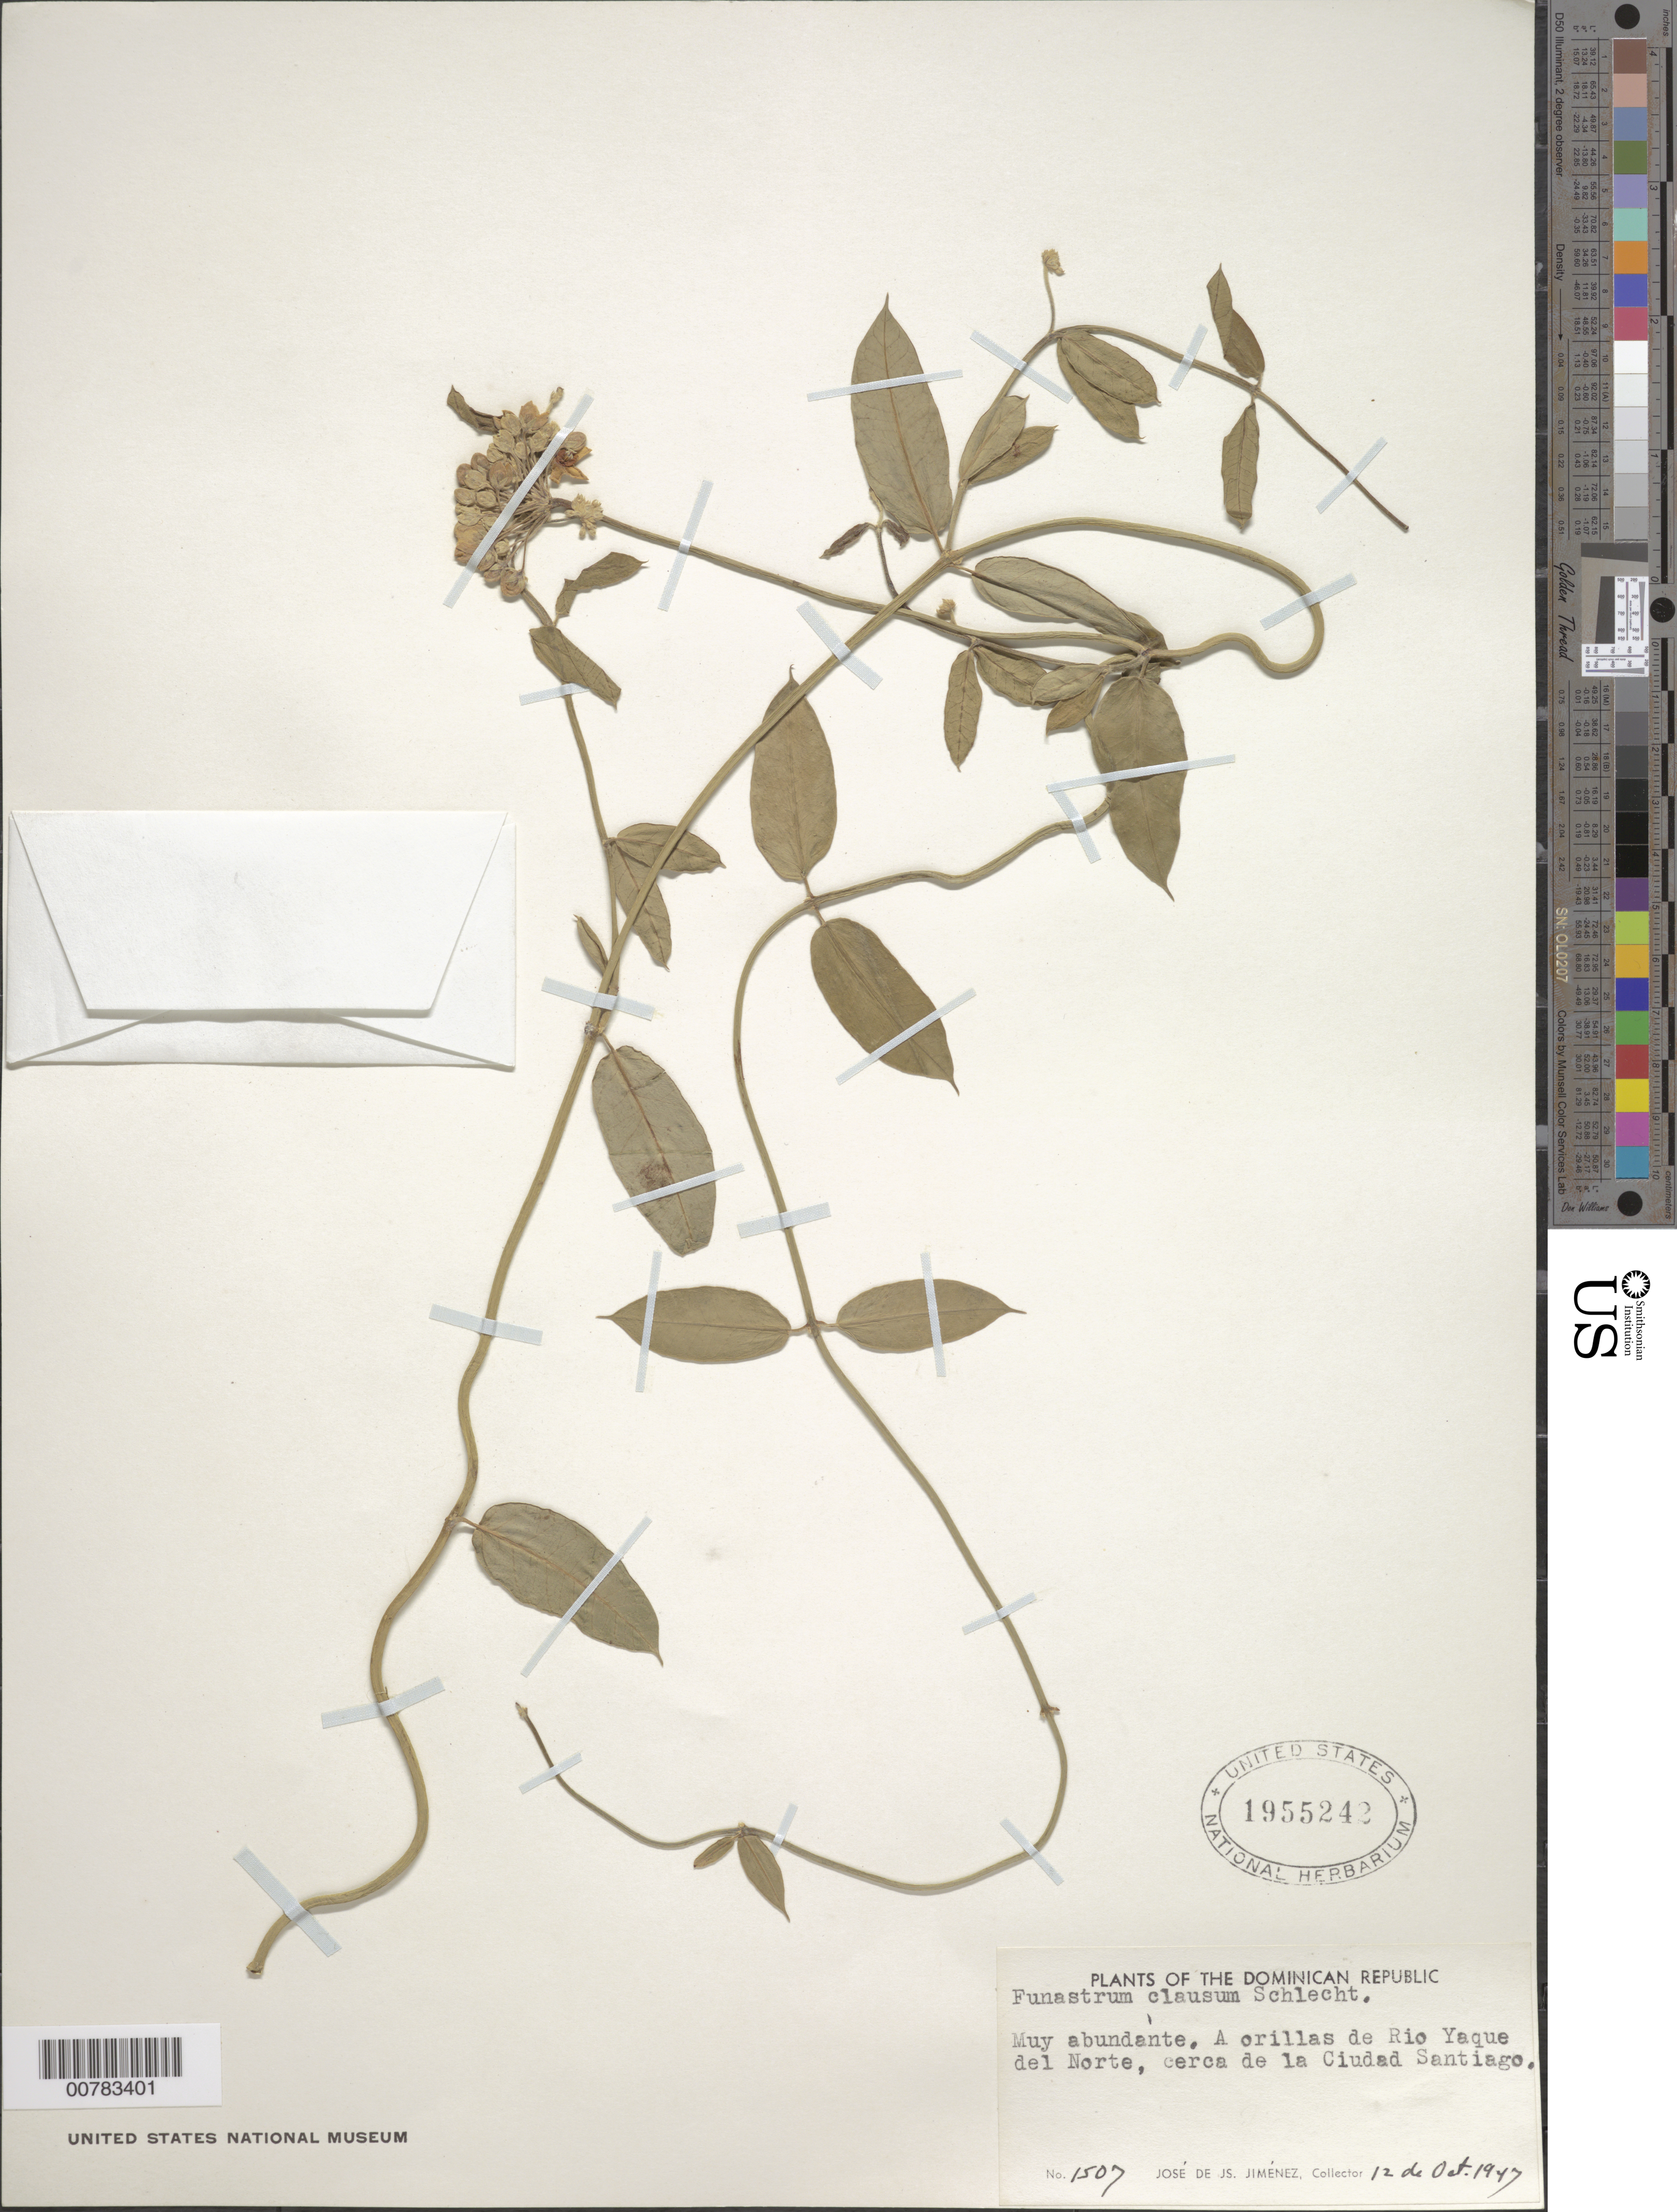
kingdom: Plantae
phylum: Tracheophyta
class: Magnoliopsida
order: Gentianales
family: Apocynaceae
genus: Funastrum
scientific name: Funastrum clausum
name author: (Jacq.) Schltr.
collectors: J. J. Jiménez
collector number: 1507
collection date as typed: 12 Oct 1947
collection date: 1947-10-12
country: Dominican Republic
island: Hispaniola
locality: Close to Santiago City, shores of Yaque del Norte River.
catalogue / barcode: US 1955242